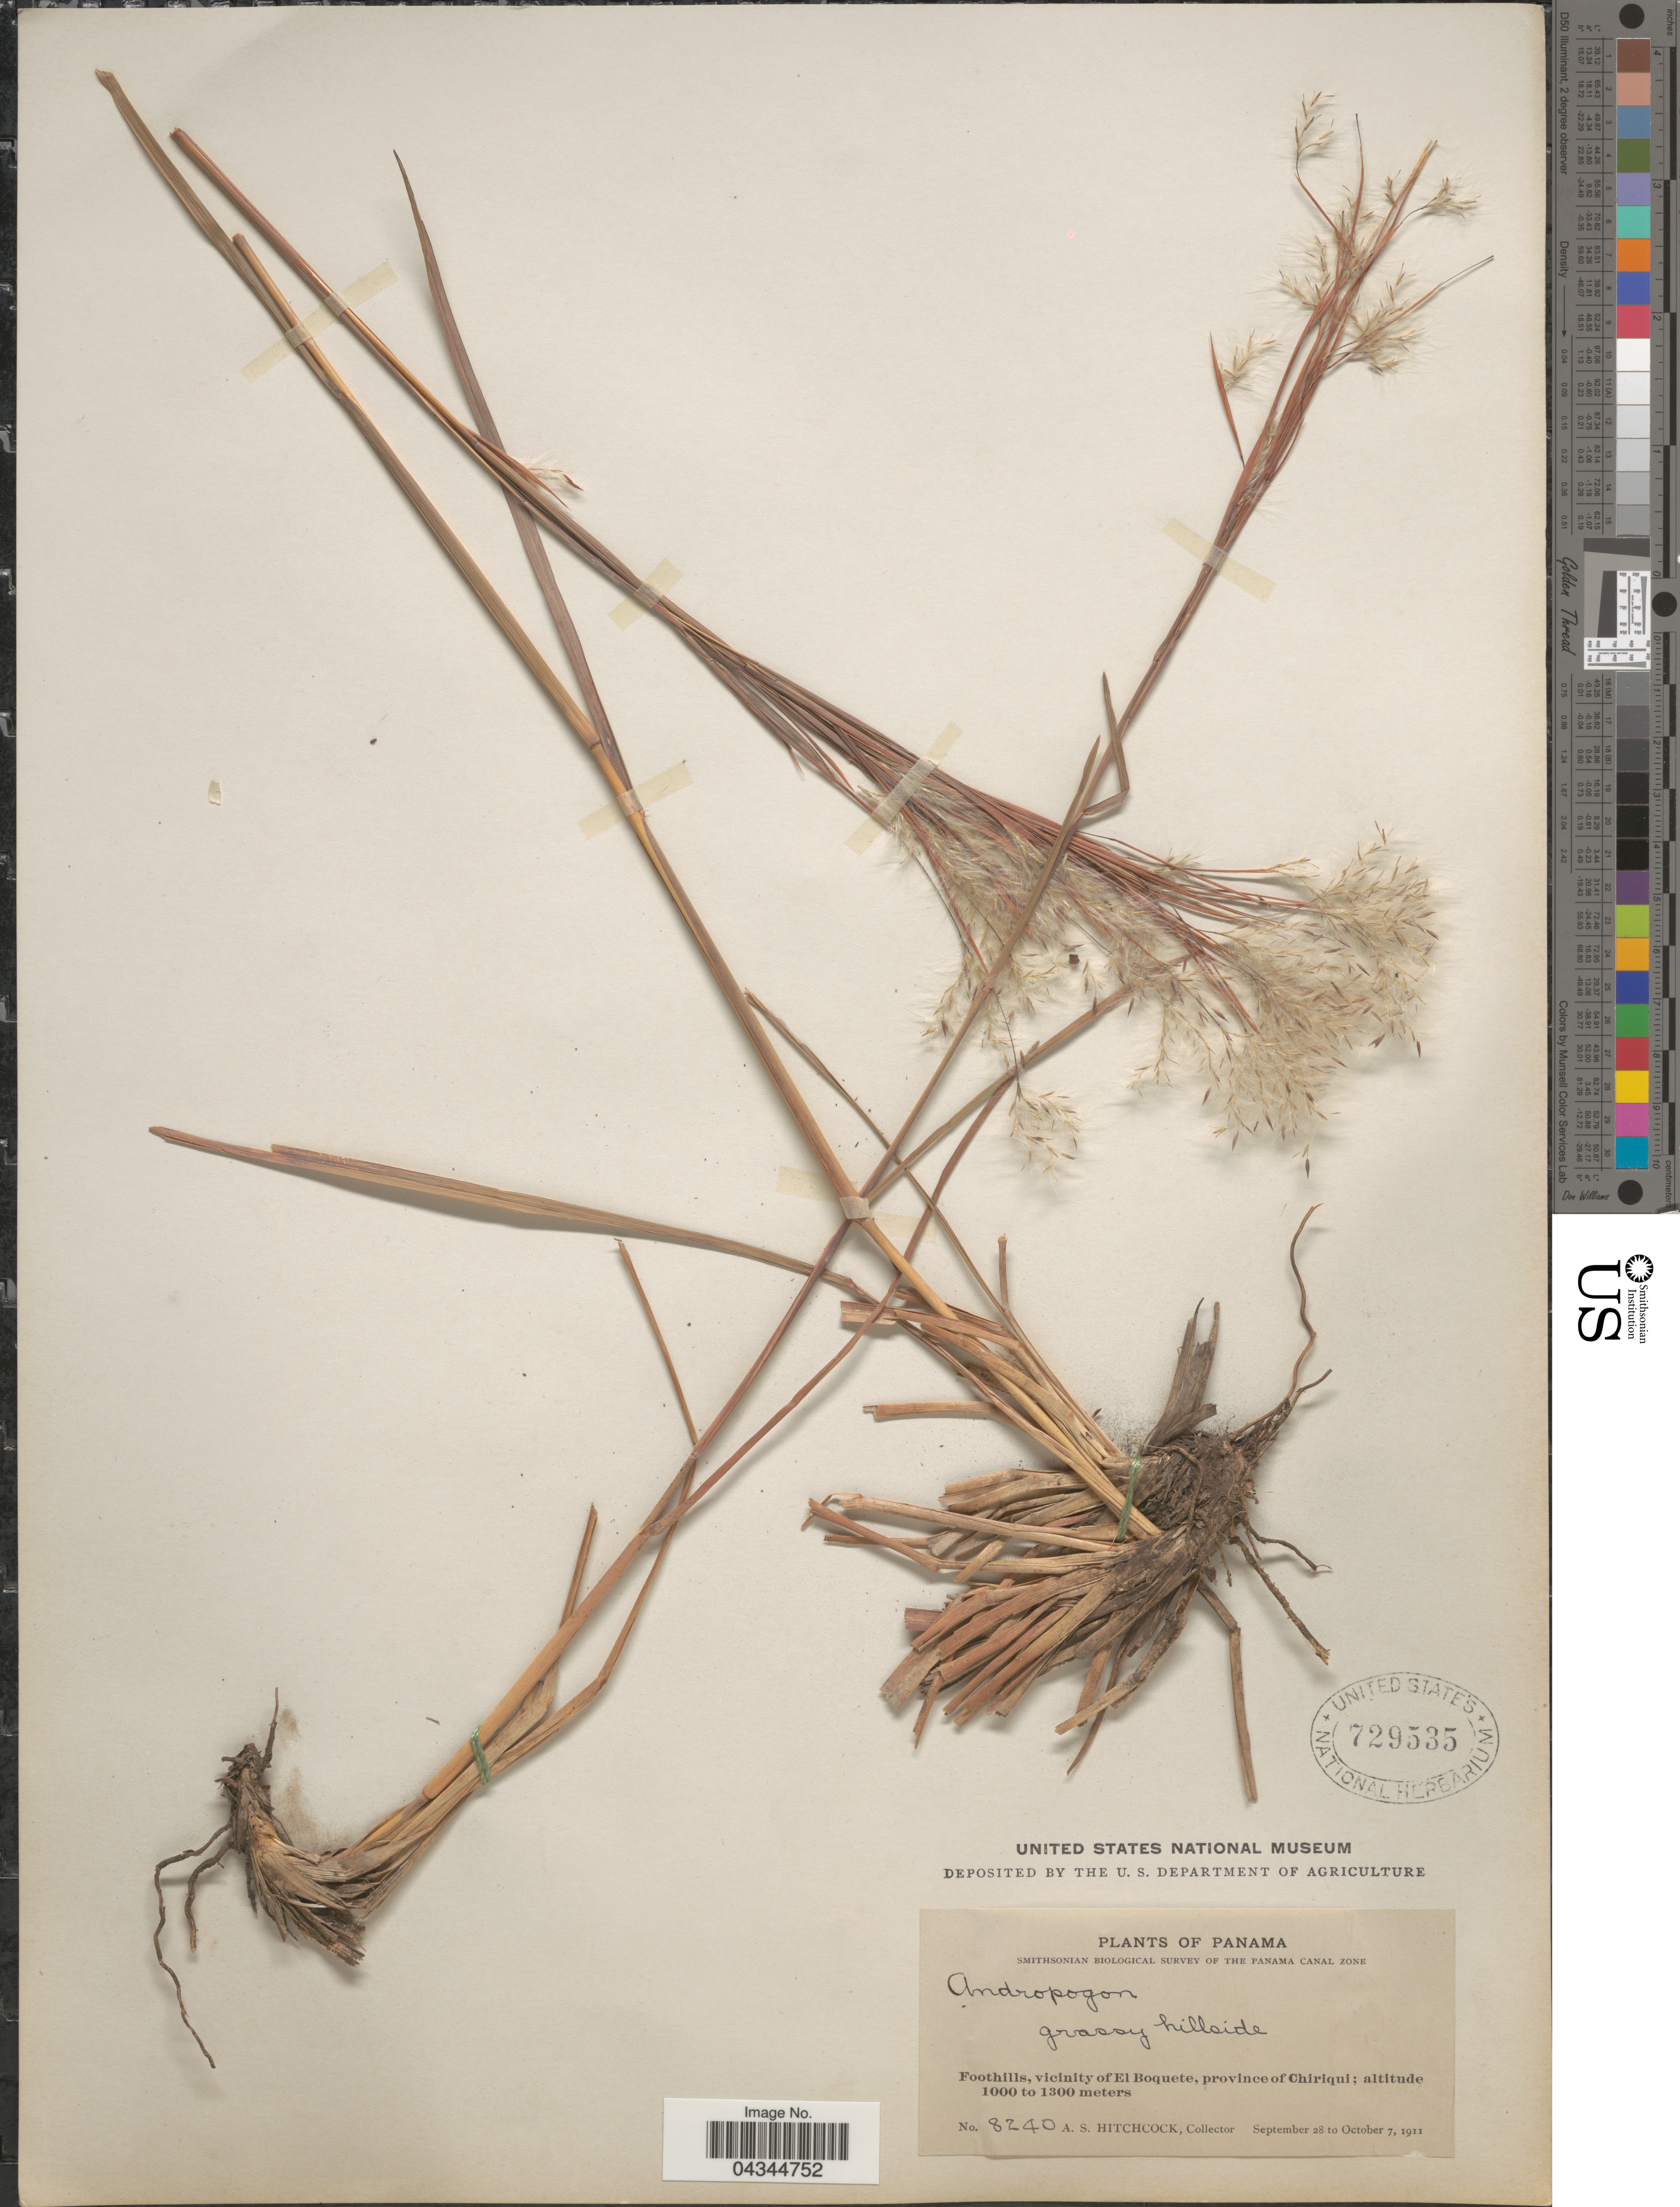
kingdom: Plantae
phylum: Tracheophyta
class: Liliopsida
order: Poales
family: Poaceae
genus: Andropogon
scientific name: Andropogon bicornis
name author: L.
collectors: A. S. Hitchcock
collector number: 8240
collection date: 1911-09-28/1911-10-07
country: Panama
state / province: Chiriqui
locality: Smithsonian Biological Survey of the Panama Canal Zone. Foothills, vicinity of El Boquete.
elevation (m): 1000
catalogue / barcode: US 729535